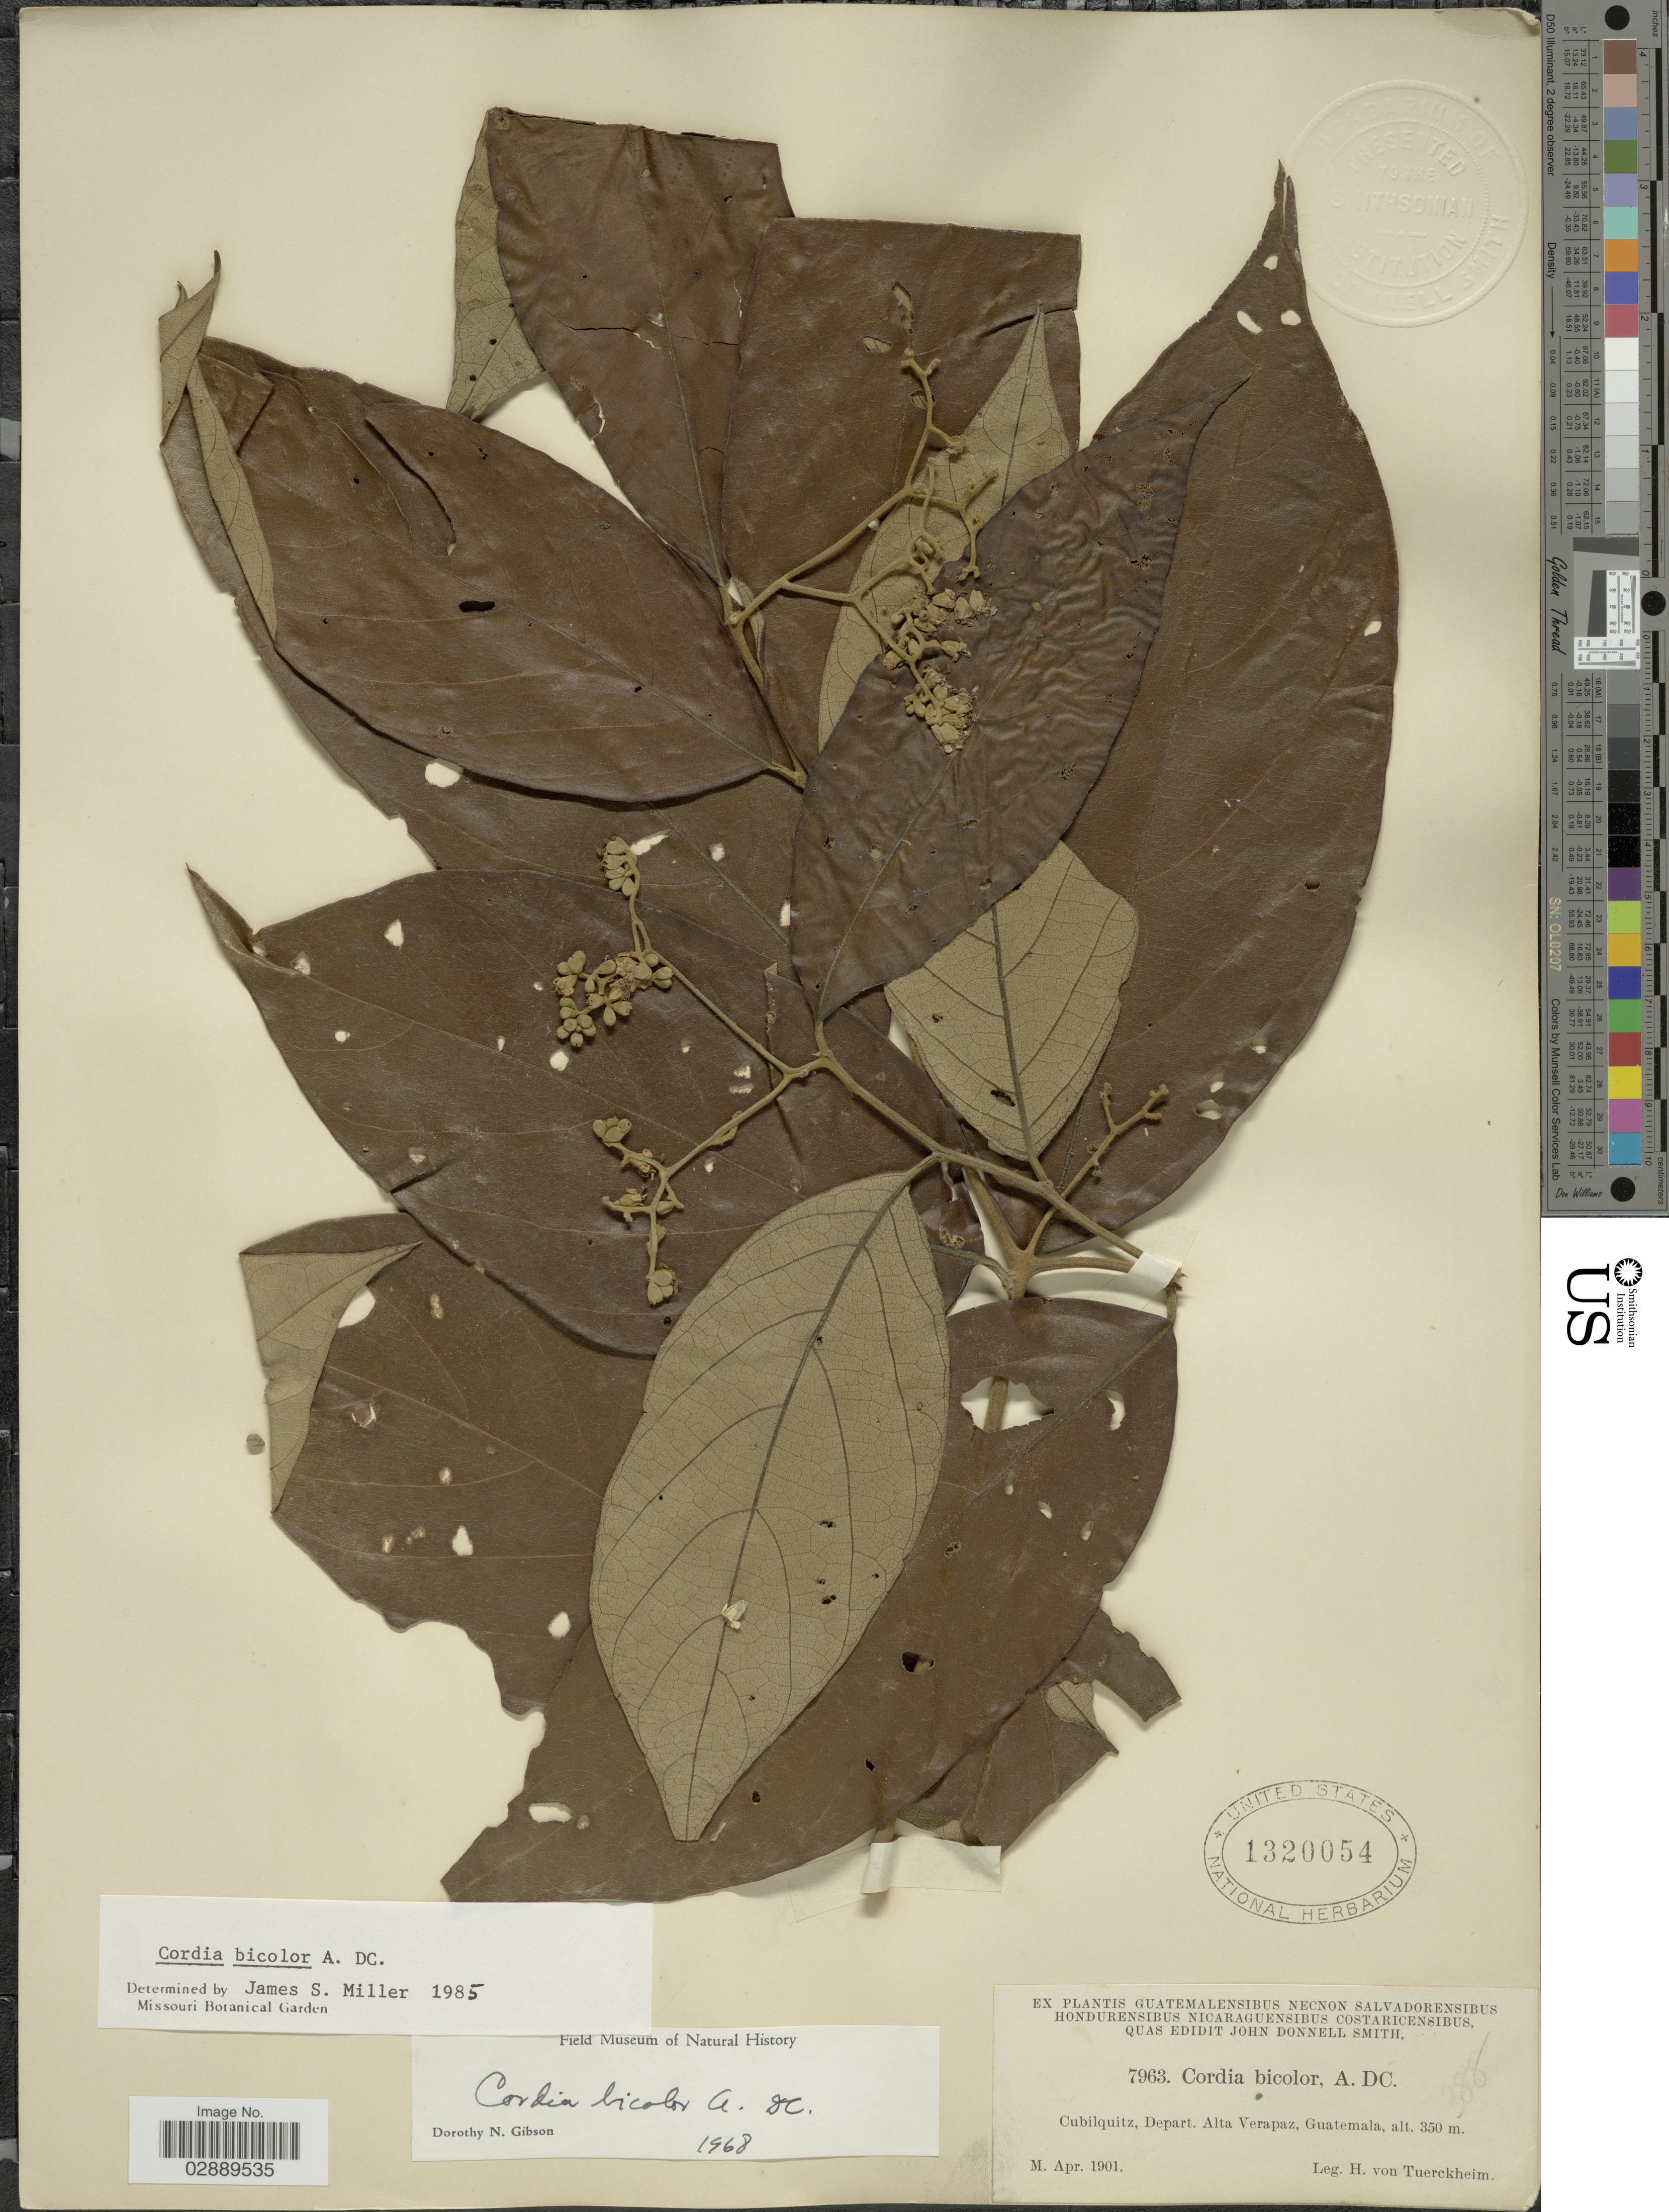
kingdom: Plantae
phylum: Tracheophyta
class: Magnoliopsida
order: Boraginales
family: Cordiaceae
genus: Cordia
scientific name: Cordia bicolor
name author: A. DC.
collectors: H. von Türckheim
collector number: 7963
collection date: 1901-04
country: Guatemala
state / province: Alta Verapaz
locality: Cubilquitz, Depart. Alta Verapaz.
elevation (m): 350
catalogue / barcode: US 1320054